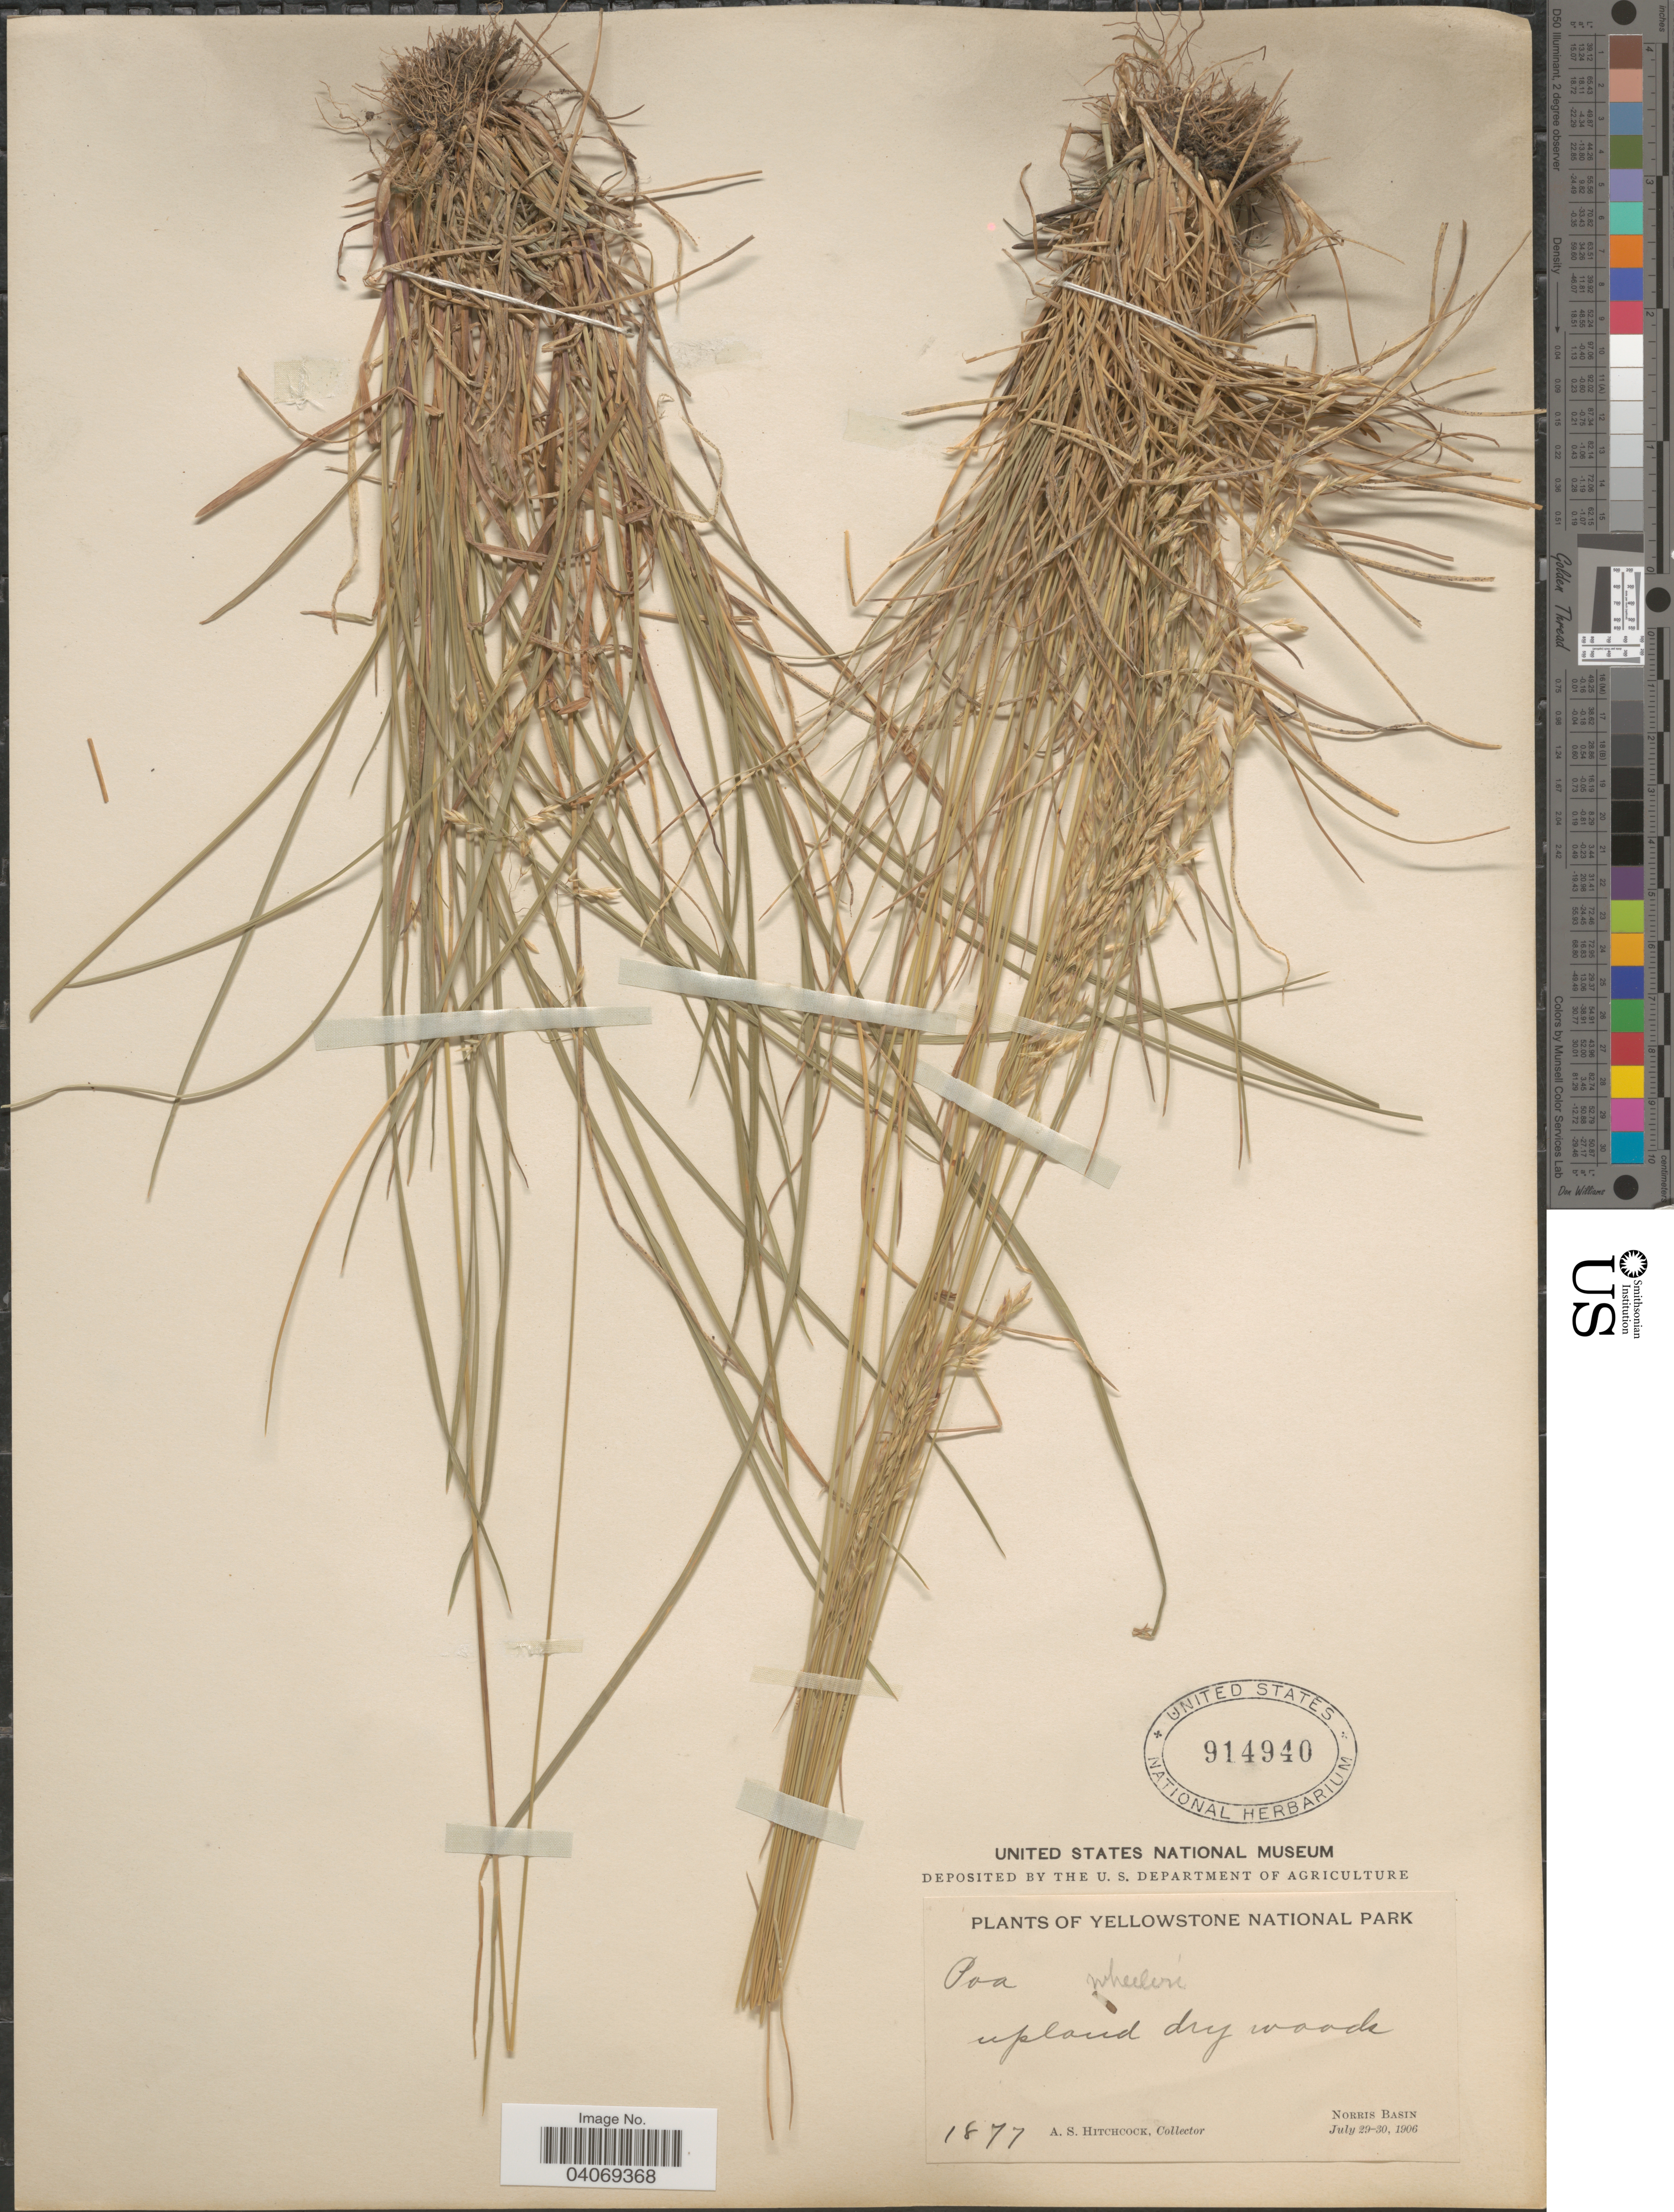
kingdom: Plantae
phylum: Tracheophyta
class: Liliopsida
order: Poales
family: Poaceae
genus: Poa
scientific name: Poa wheeleri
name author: Vasey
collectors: A. S. Hitchcock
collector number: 1877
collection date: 1906-07-29/1906-07-30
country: United States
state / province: Wyoming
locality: Yellowstone National Park. Upland dry woods. Norris Basin.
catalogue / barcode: US 914940